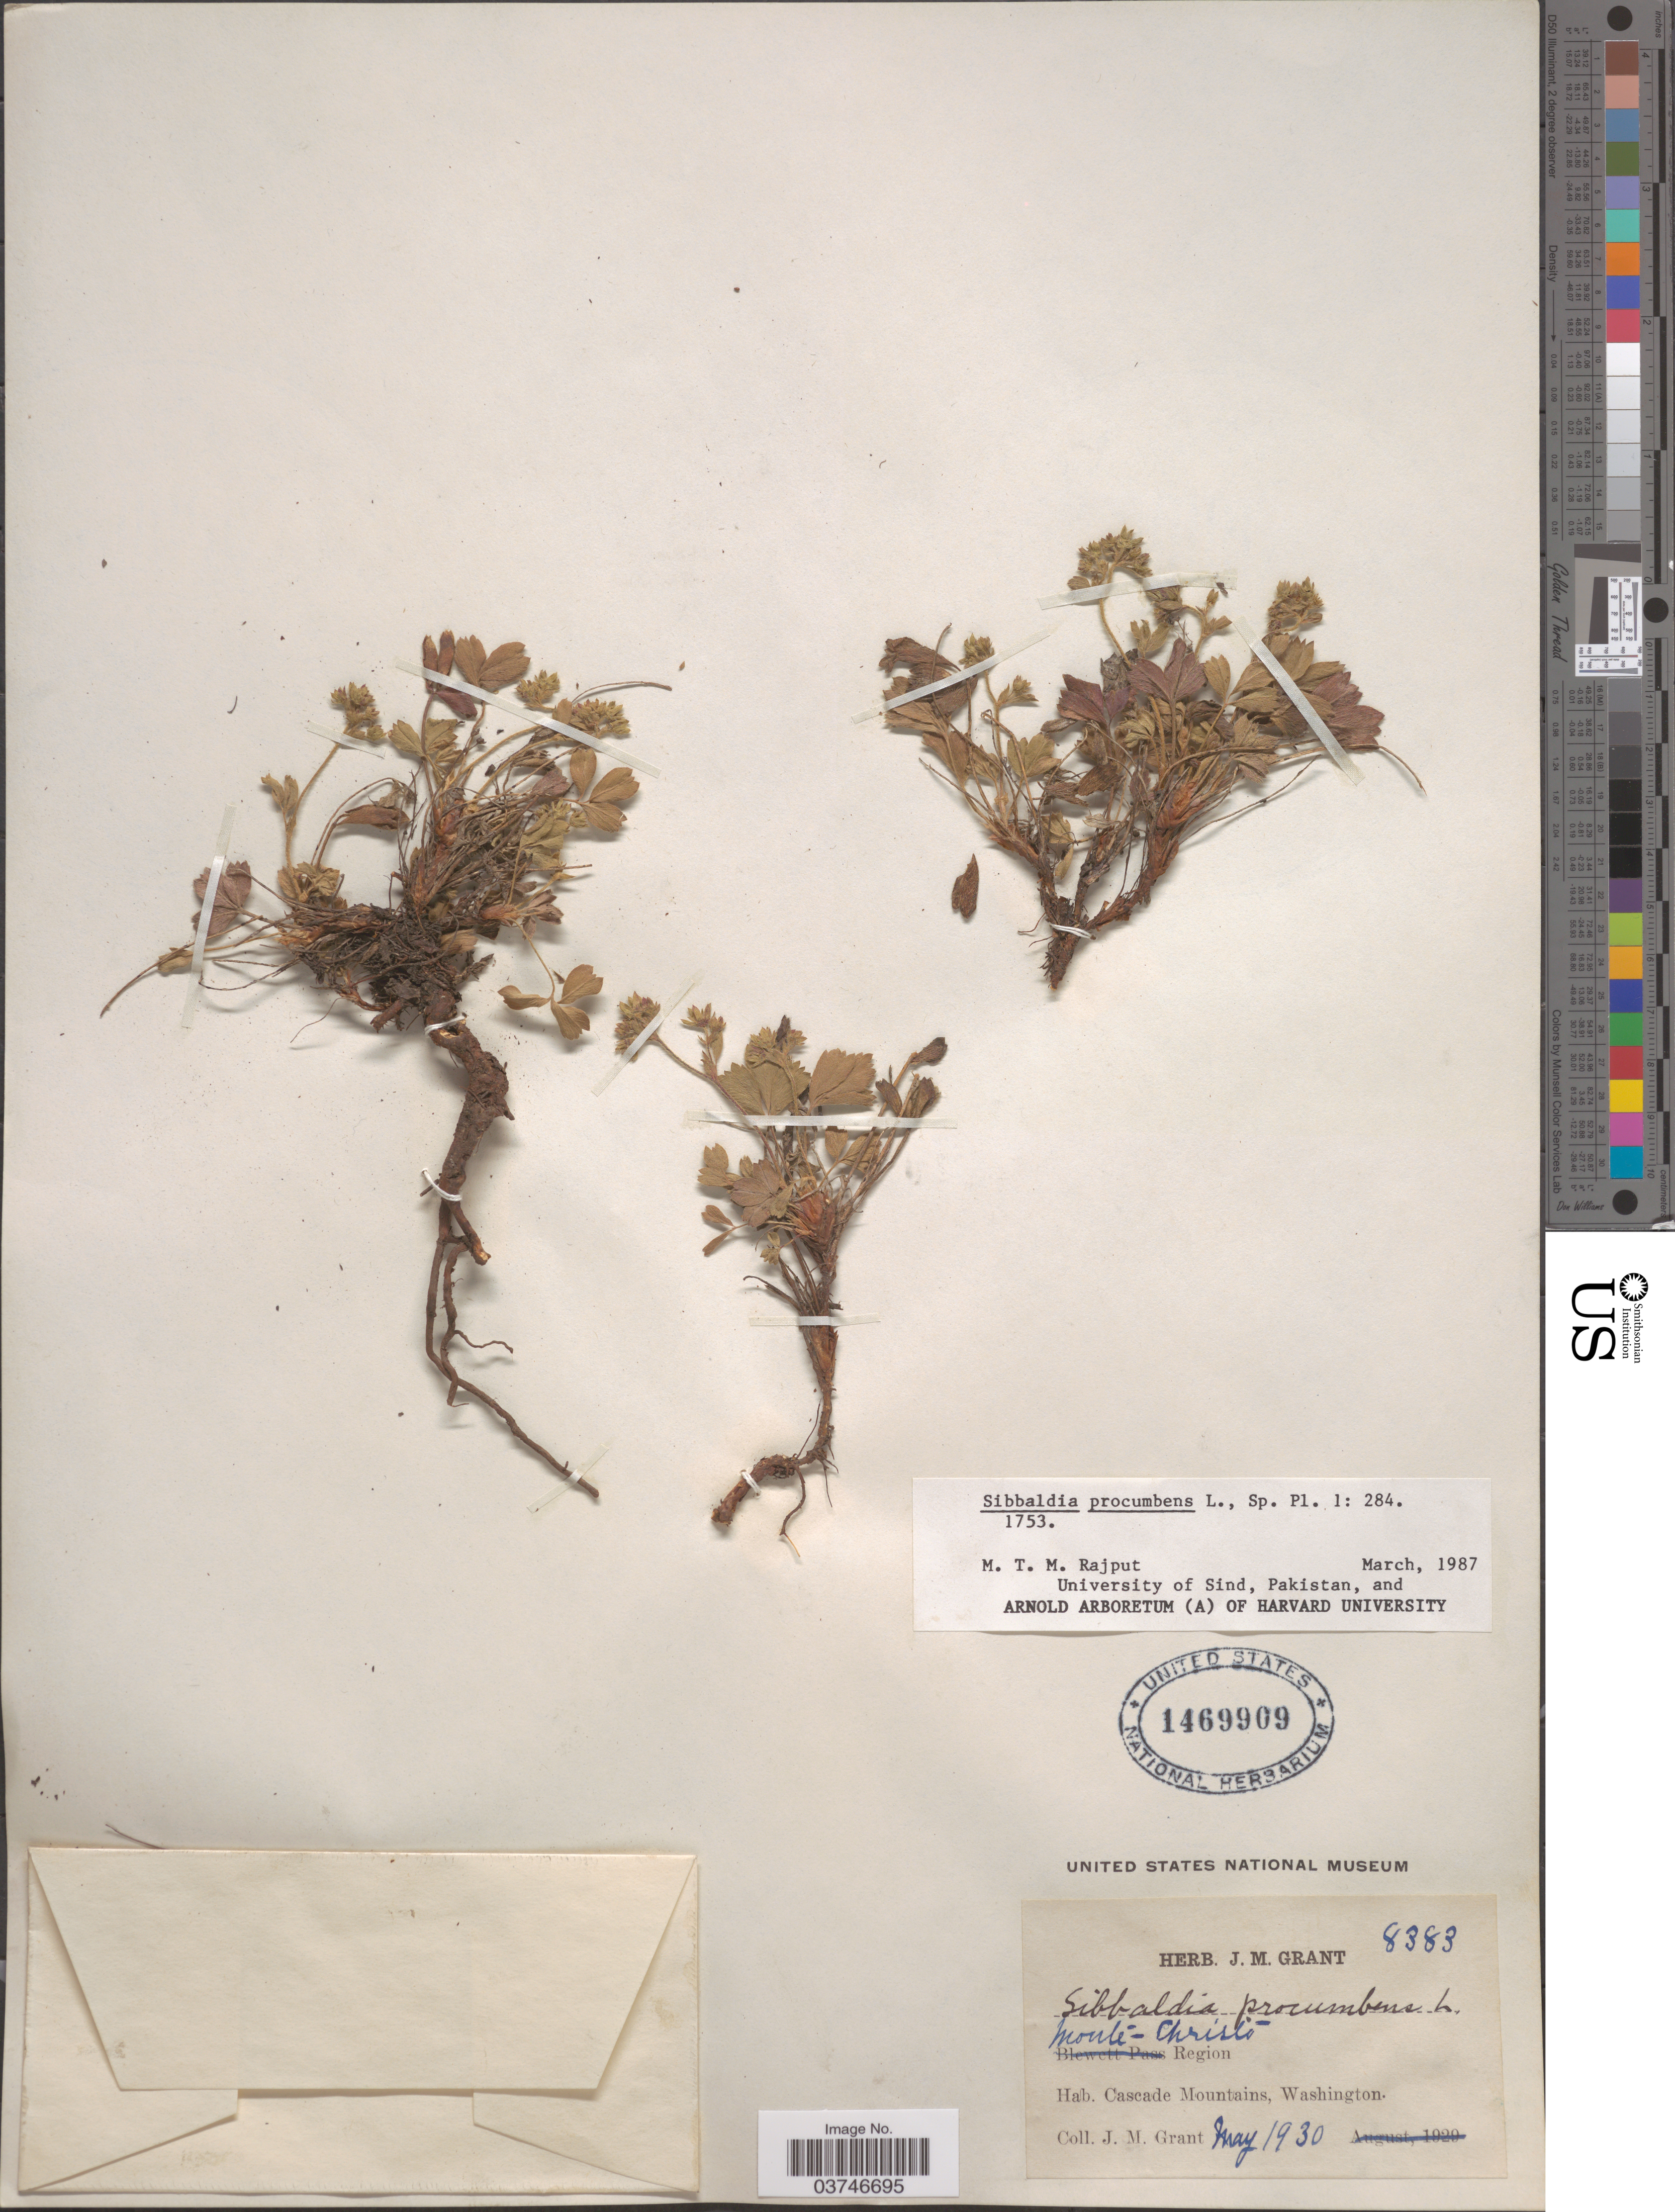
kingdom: Plantae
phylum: Tracheophyta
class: Magnoliopsida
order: Rosales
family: Rosaceae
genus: Sibbaldia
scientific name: Sibbaldia procumbens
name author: L.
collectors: J. M. Grant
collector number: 8383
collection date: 1930-05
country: United States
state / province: Washington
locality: Monte-Christo Region. Cascade Mountains.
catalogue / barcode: US 1469909